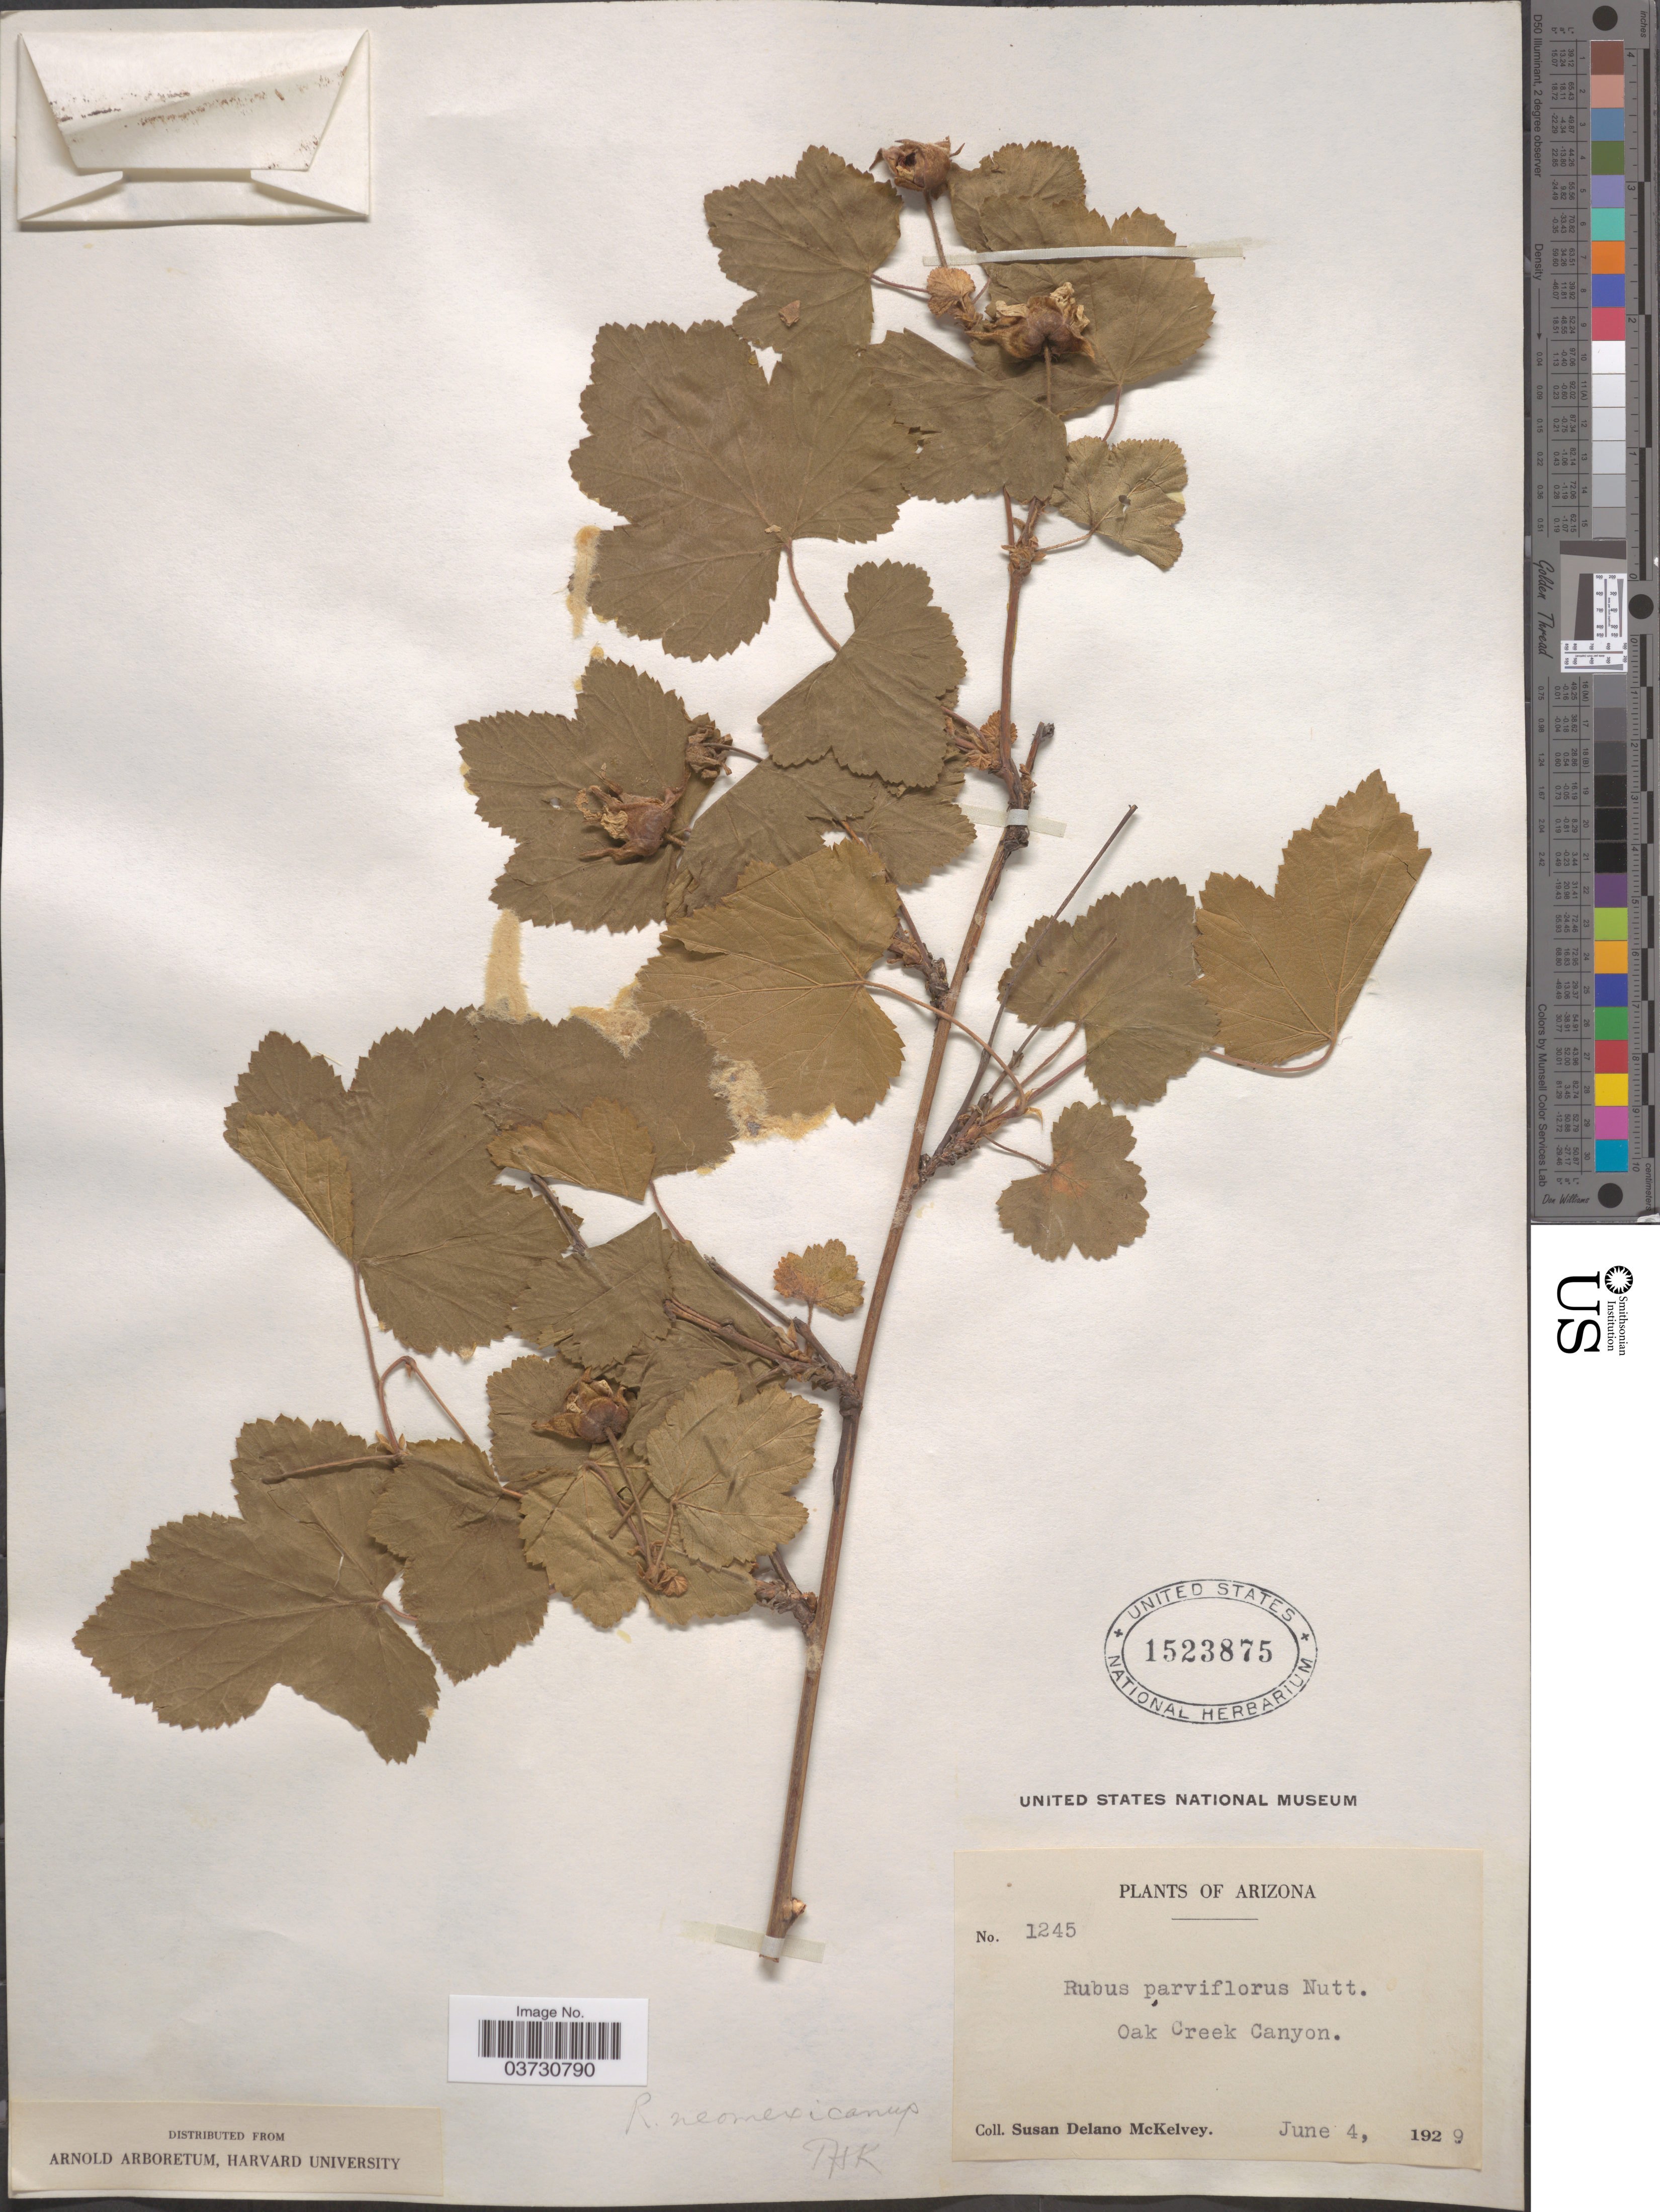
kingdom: Plantae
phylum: Tracheophyta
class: Magnoliopsida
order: Rosales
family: Rosaceae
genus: Rubus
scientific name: Rubus neomexicanus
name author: A. Gray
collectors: S. A. McKelvey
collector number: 1245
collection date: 1929-06-04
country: United States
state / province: Arizona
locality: Oak Creek Canyon.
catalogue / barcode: US 1523875